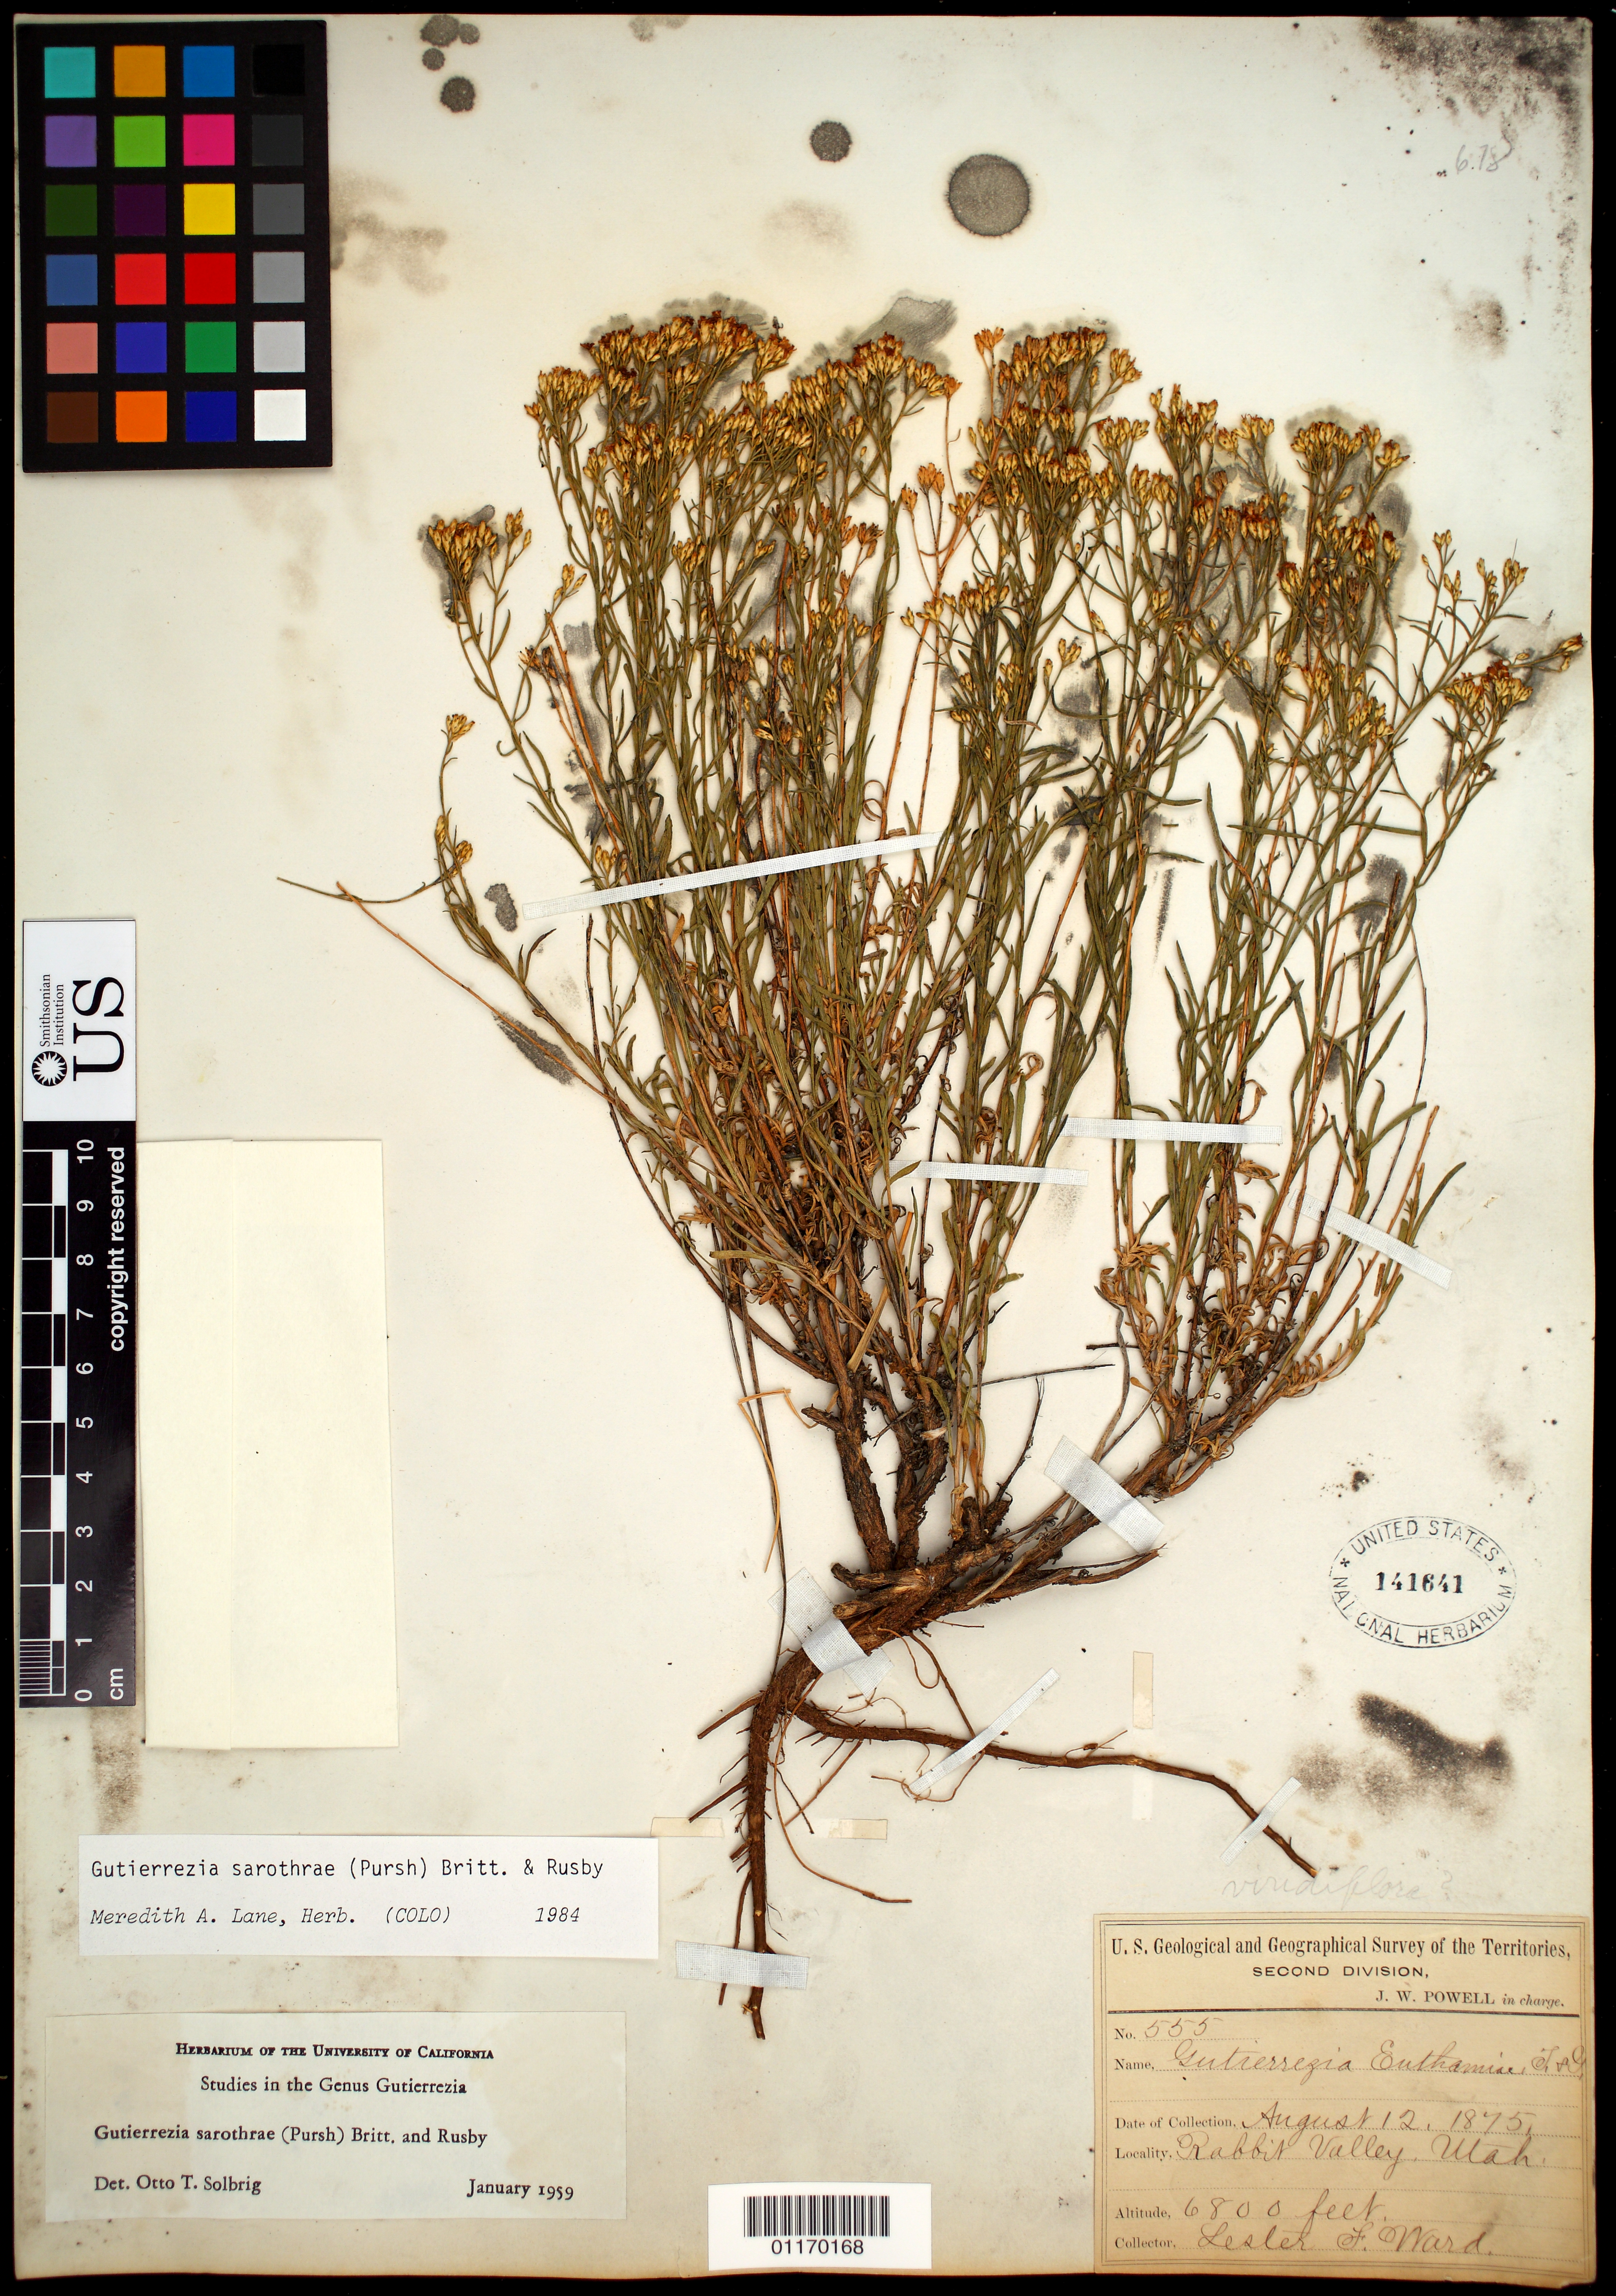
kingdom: Plantae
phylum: Tracheophyta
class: Magnoliopsida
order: Asterales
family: Asteraceae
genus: Gutierrezia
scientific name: Gutierrezia sarothrae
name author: (Pursh) Britton & Rusby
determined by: Lane, M. A.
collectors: L. F. Ward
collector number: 555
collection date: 1875-08-12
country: United States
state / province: Utah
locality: Rabbit Valley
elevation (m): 2073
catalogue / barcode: US 141641